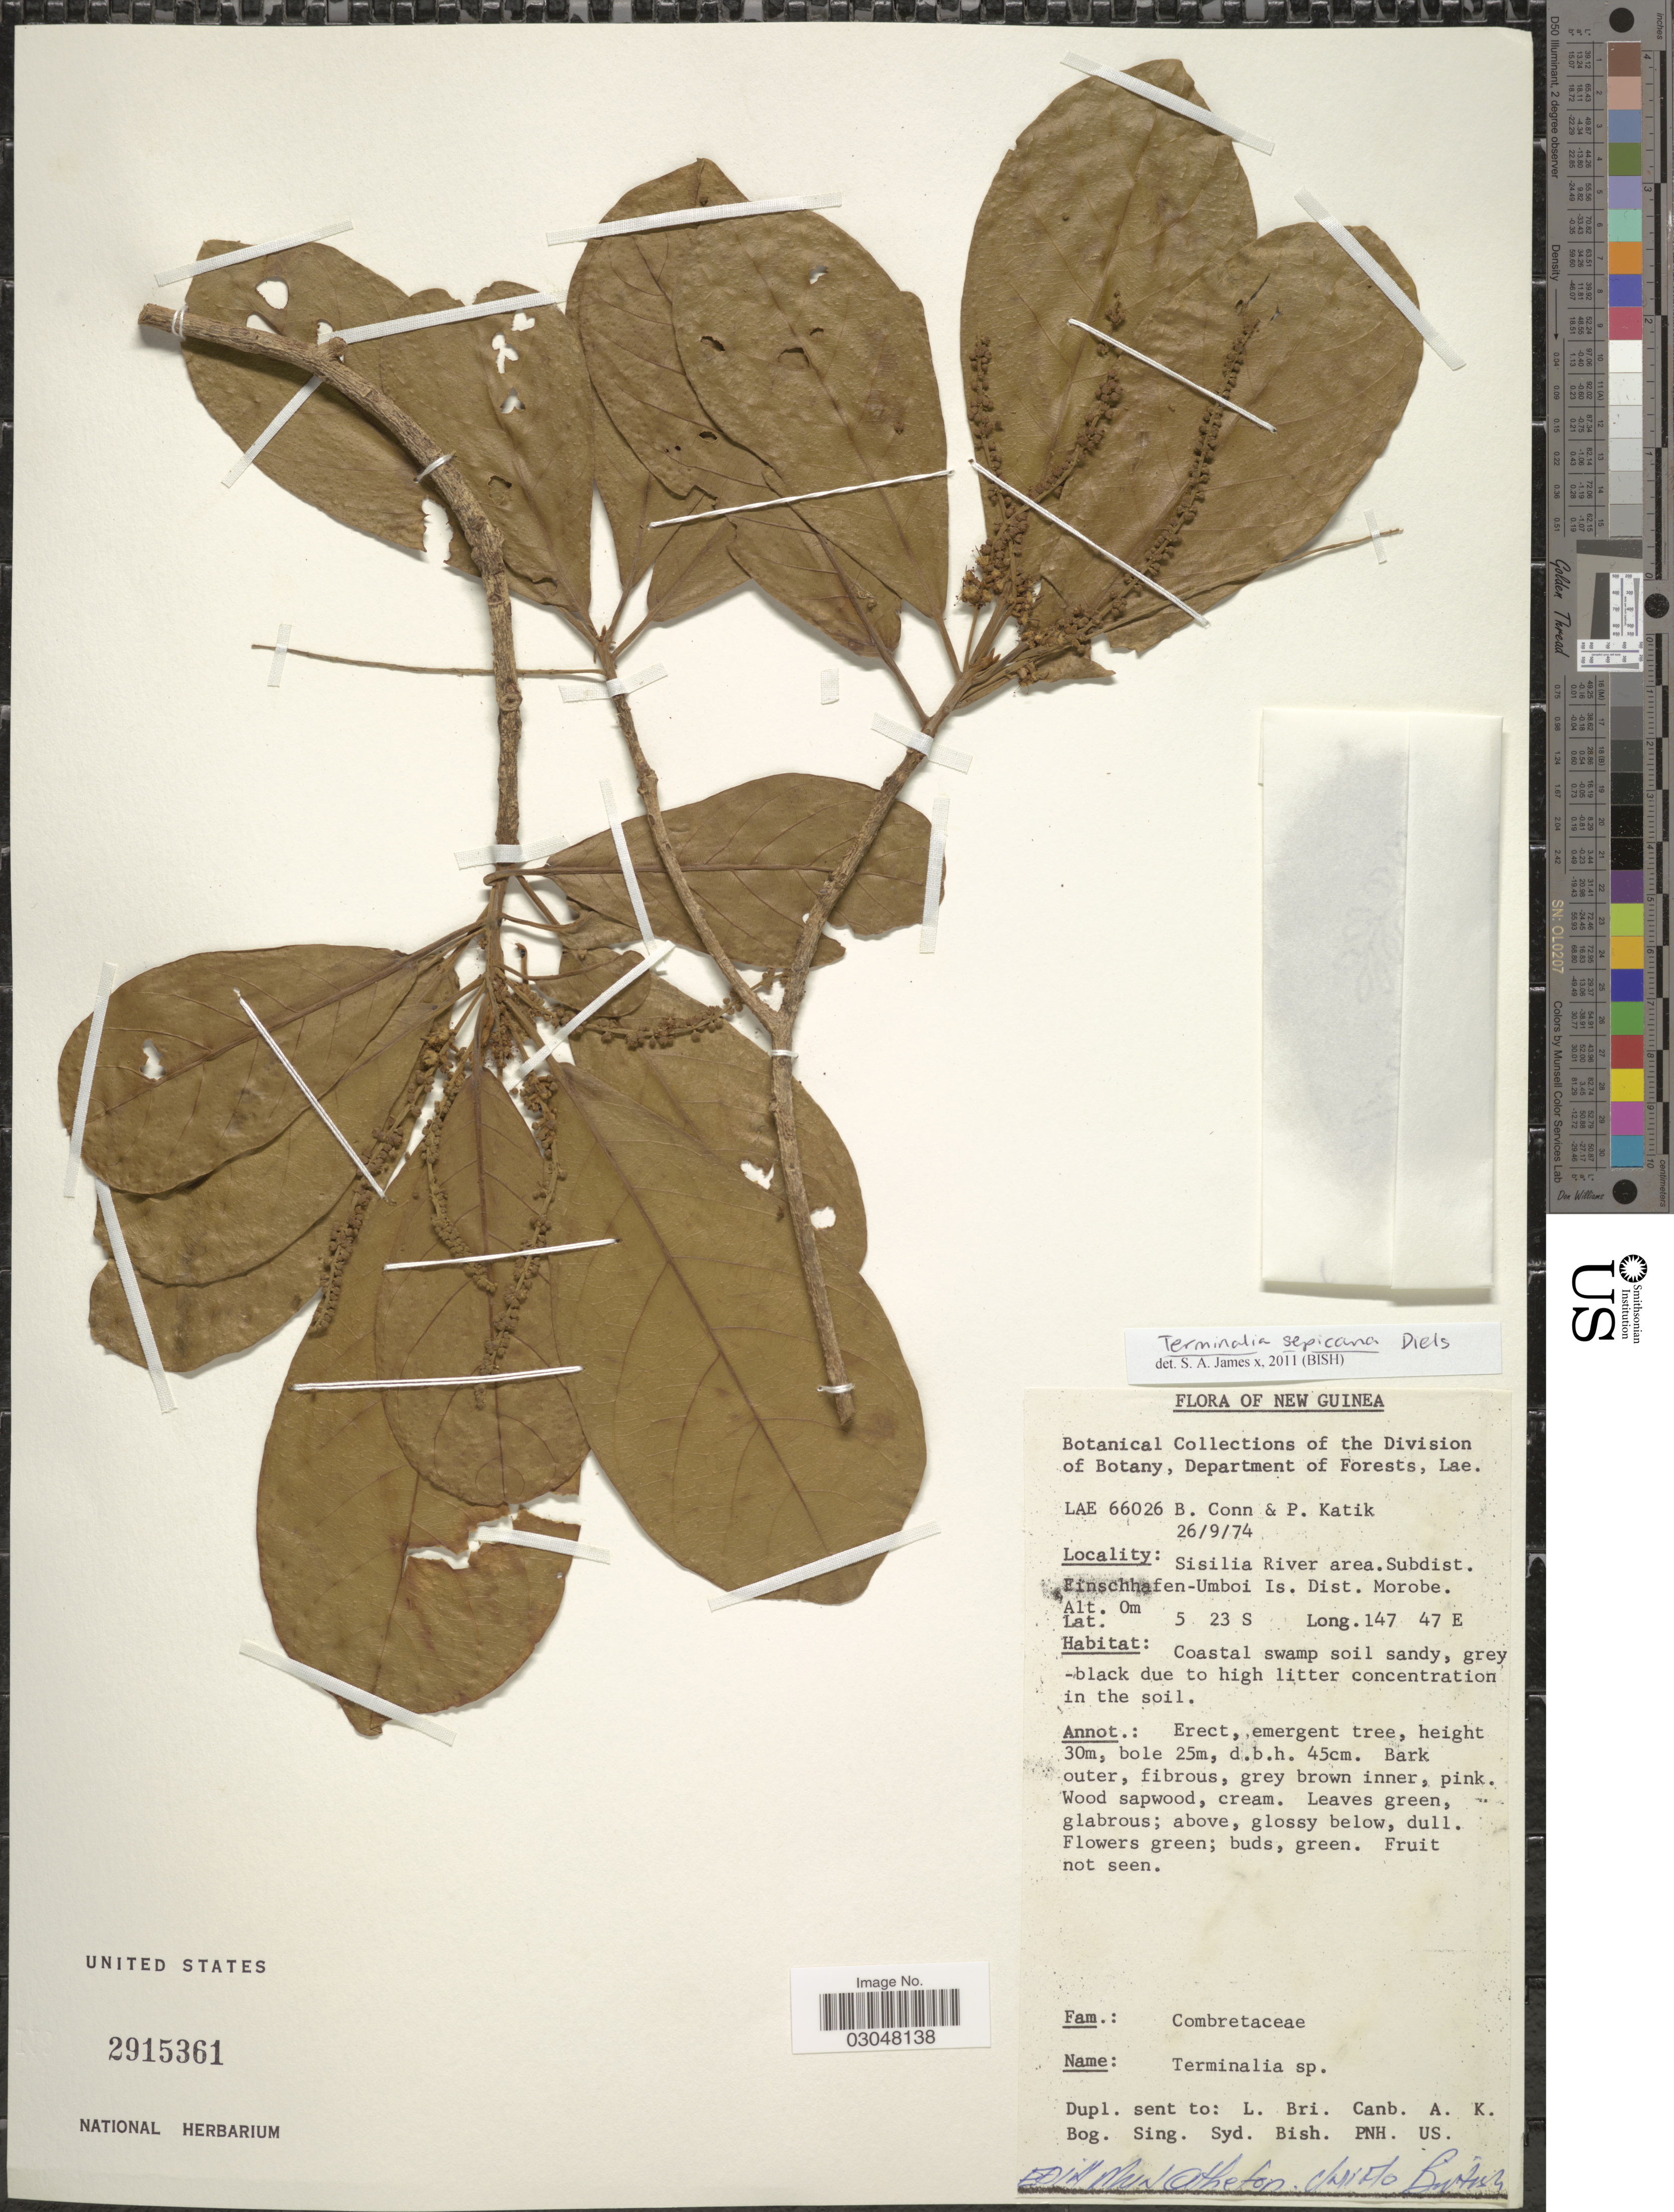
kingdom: Plantae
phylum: Tracheophyta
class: Magnoliopsida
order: Myrtales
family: Combretaceae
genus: Terminalia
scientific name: Terminalia sepicana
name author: Diels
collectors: B. Conn & P. Katik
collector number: LAE 66026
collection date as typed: Transcribed d/m/y: 26/9/74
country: Papua New Guinea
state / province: Morobe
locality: New Guinea. Sisilia River area. Subdist. Einschhafen-Umboi Is. Dist. Morobe.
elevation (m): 0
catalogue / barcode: US 2915361